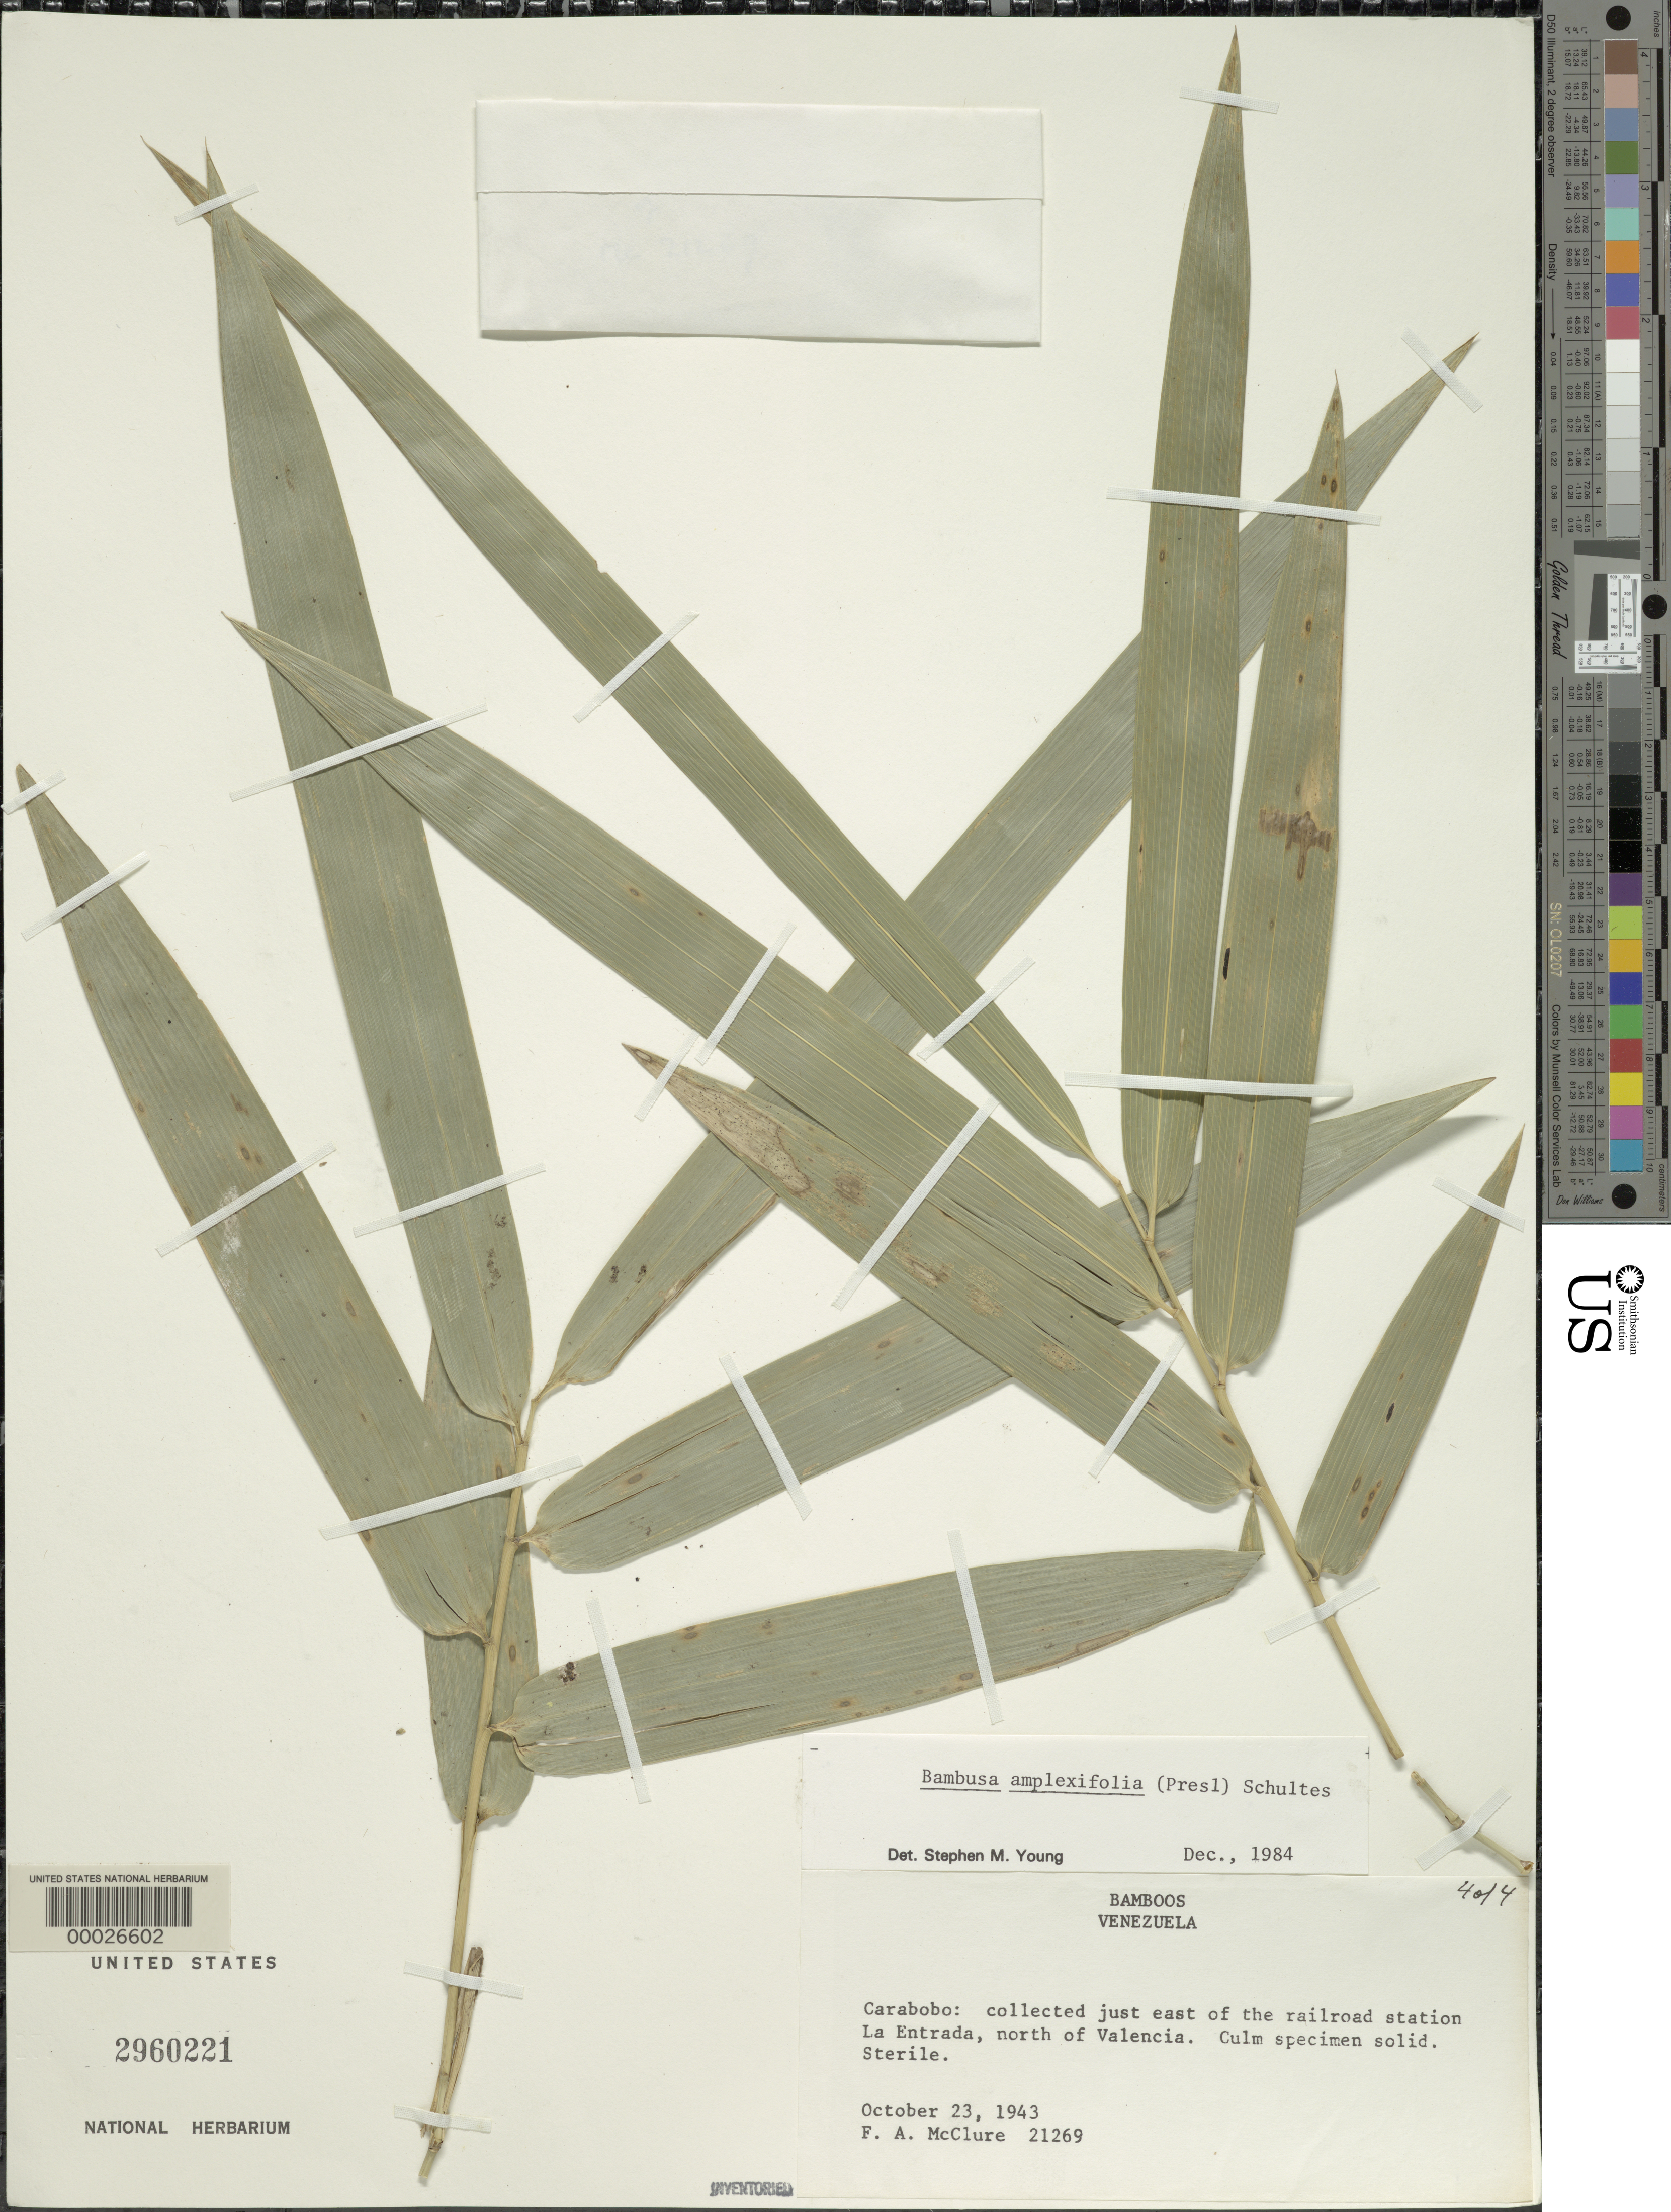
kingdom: Plantae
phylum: Tracheophyta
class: Liliopsida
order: Poales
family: Poaceae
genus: Guadua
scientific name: Guadua amplexifolia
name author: J. Presl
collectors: F. A. McClure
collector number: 21269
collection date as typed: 23 Oct 1943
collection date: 1943-10-23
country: Venezuela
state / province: Carabobo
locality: La entrada, valencia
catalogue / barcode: US 2960221